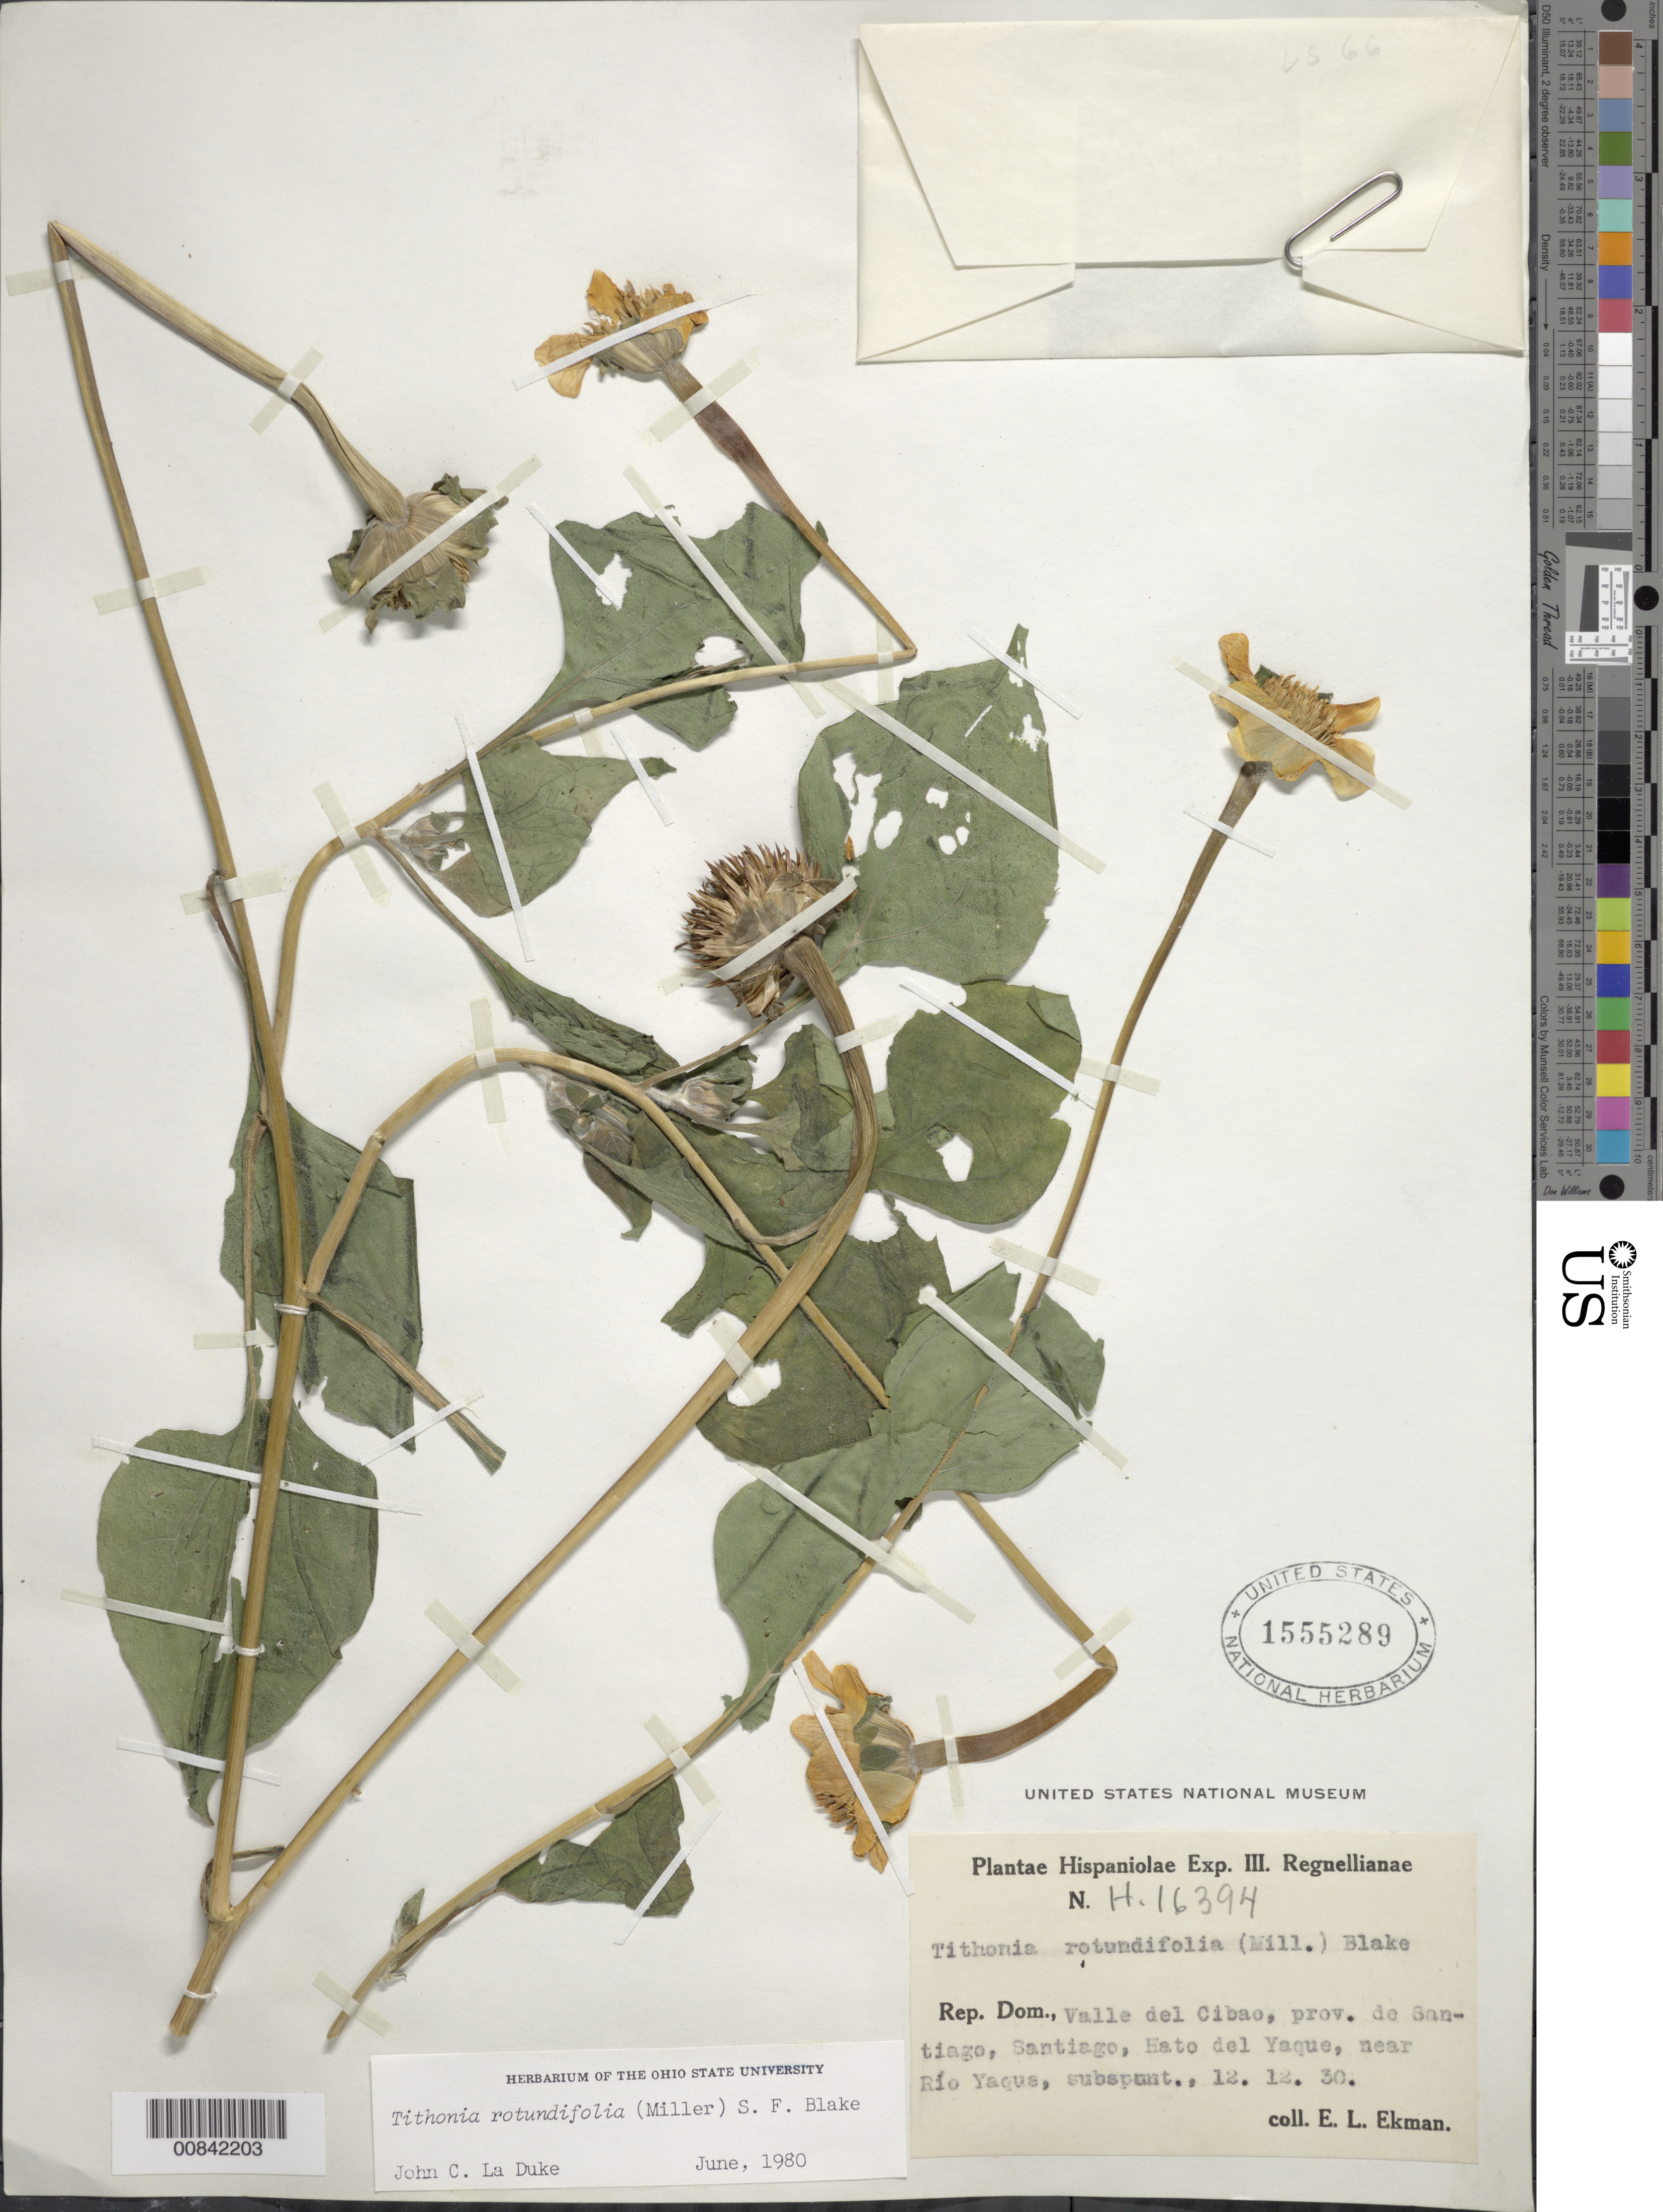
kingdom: Plantae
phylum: Tracheophyta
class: Magnoliopsida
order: Asterales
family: Asteraceae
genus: Tithonia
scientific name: Tithonia rotundifolia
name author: (Mill.) S.F. Blake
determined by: La Duke, J. C.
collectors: E. L. Ekman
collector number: H 16394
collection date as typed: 12 Dec 1930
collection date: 1930-12-12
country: Dominican Republic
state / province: Santiago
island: Hispaniola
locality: Valle del Cibao, Santiago, Hato del Yaque, near Río Yaque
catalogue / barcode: US 1555289